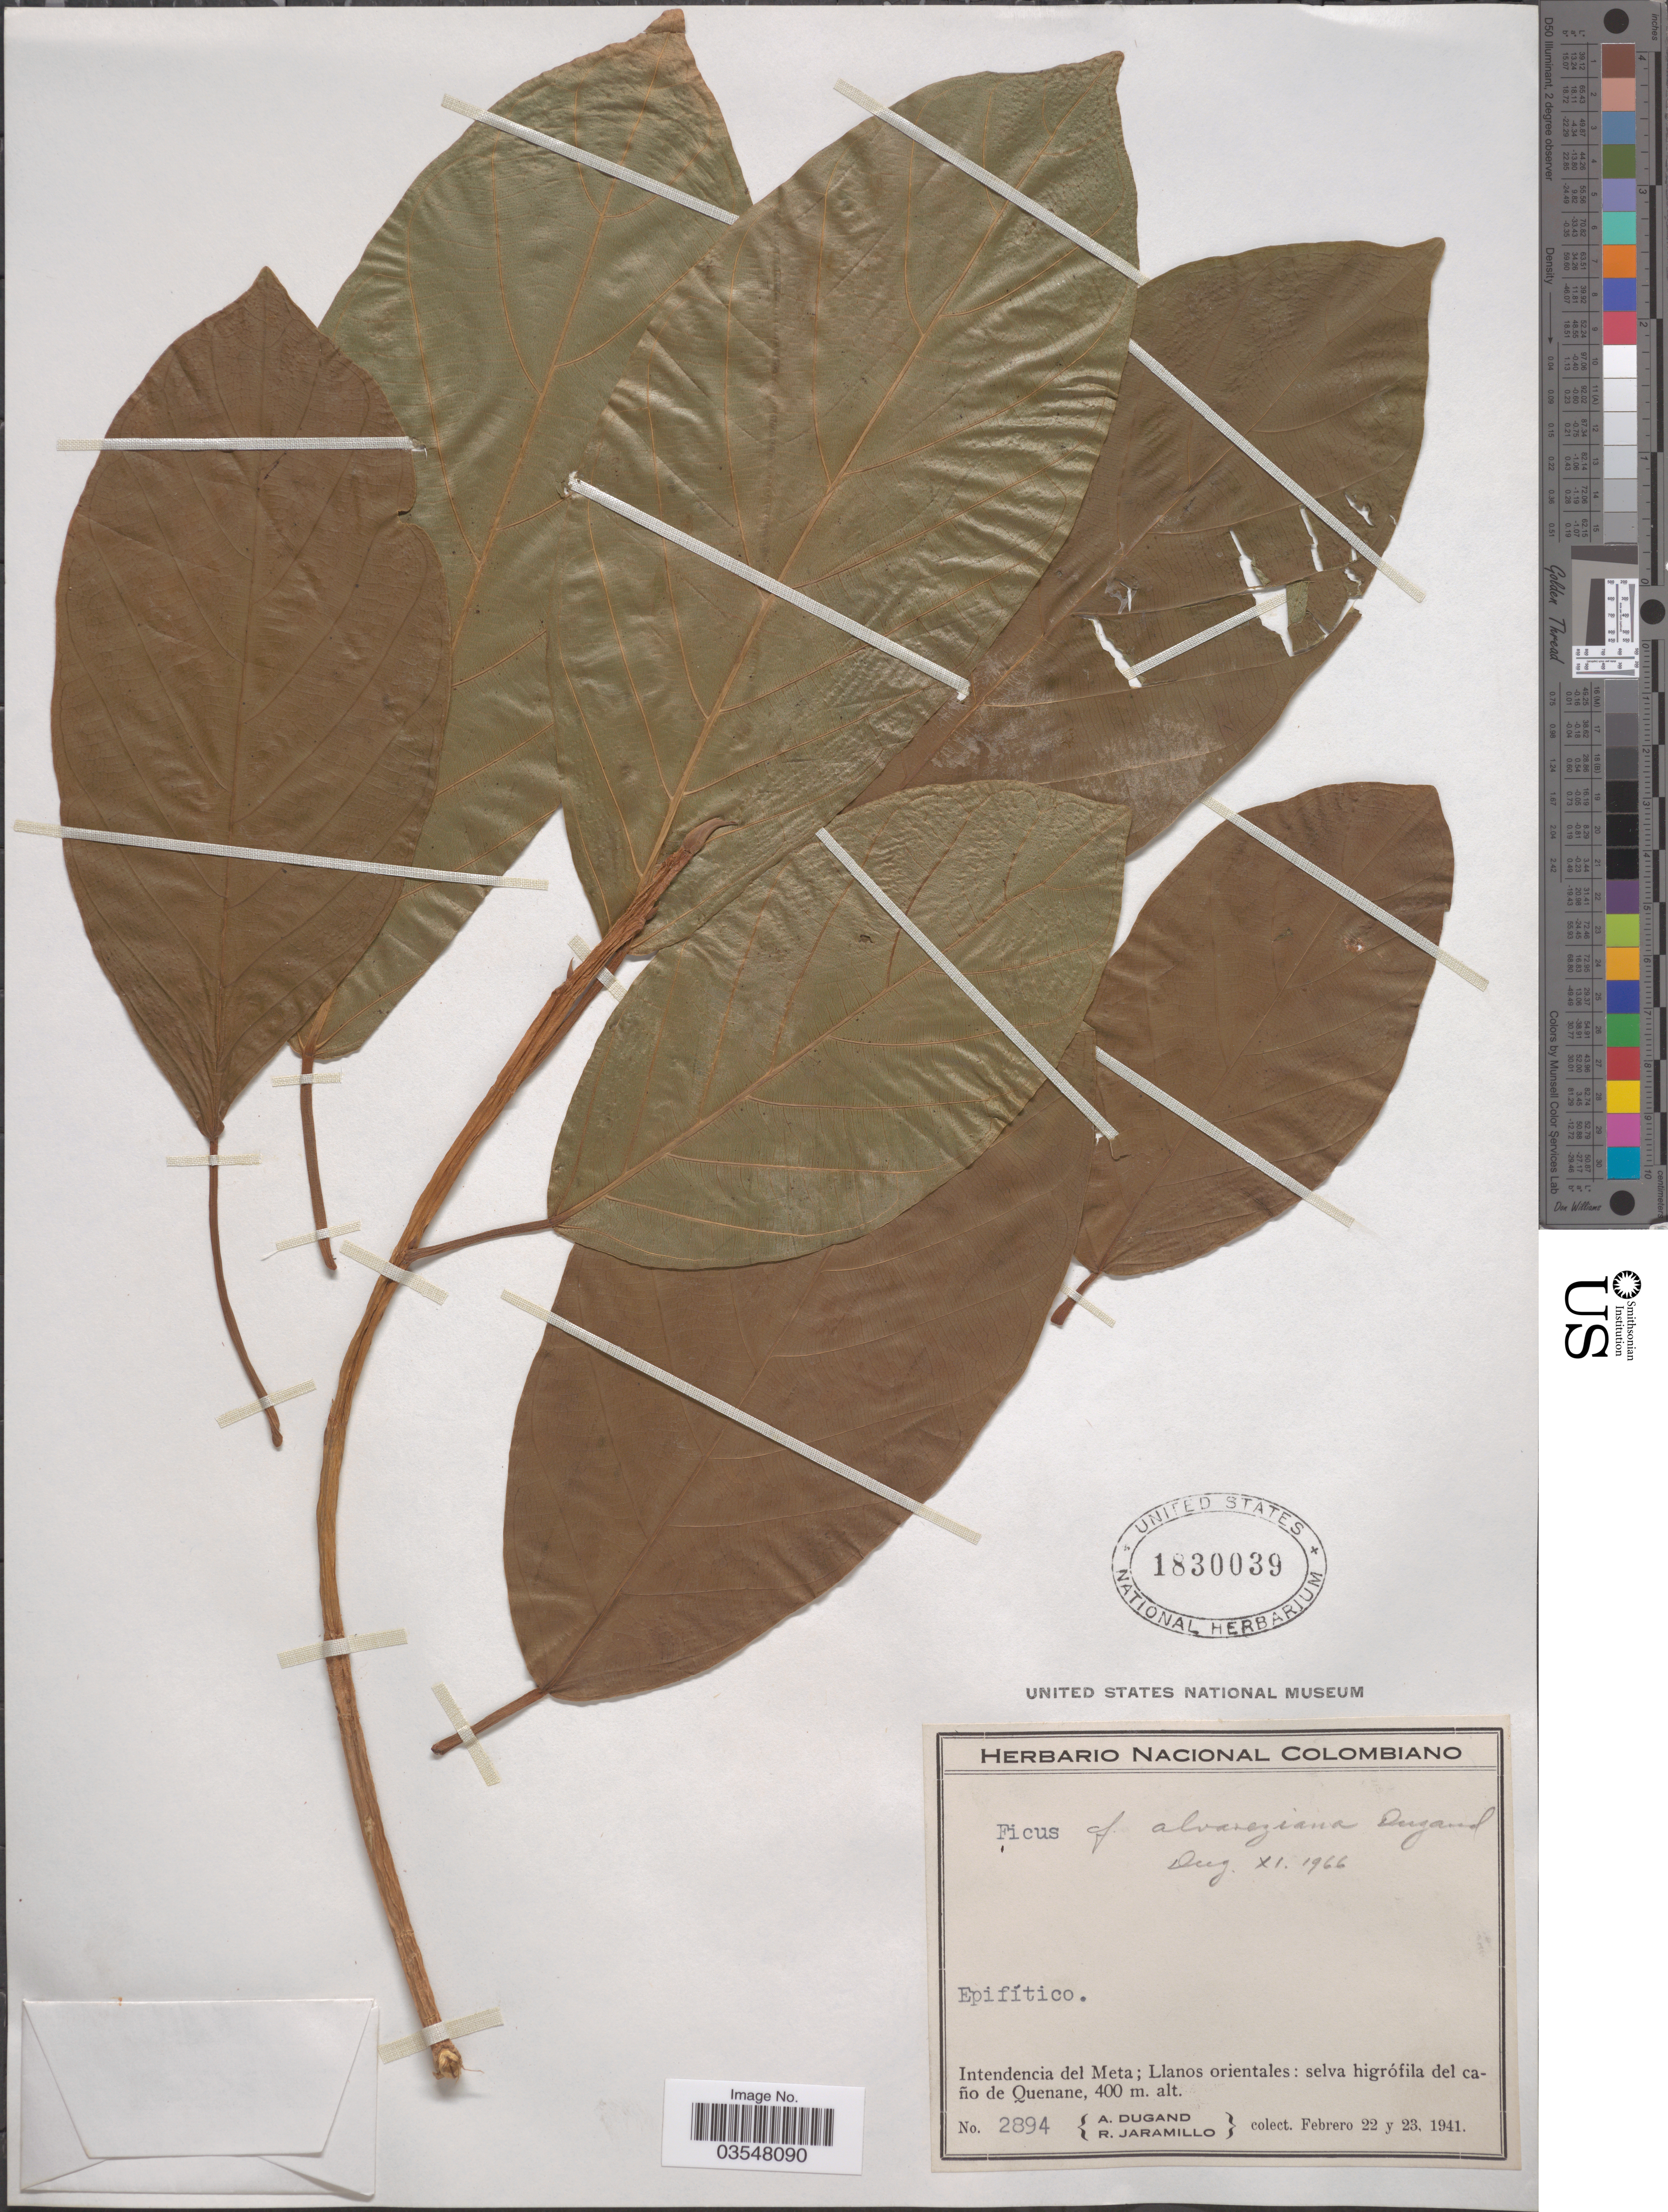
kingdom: Plantae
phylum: Tracheophyta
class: Magnoliopsida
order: Rosales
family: Moraceae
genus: Ficus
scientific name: Ficus alvareziana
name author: Dugand G.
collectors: A. Dugand & R. Jaramillo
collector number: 2894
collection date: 1941-02-22/1941-02-23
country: Colombia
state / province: Meta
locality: Intendencia del Meta; Llanos orientales: selva higrófila del caño de Quenane.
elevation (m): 400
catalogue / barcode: US 1830039